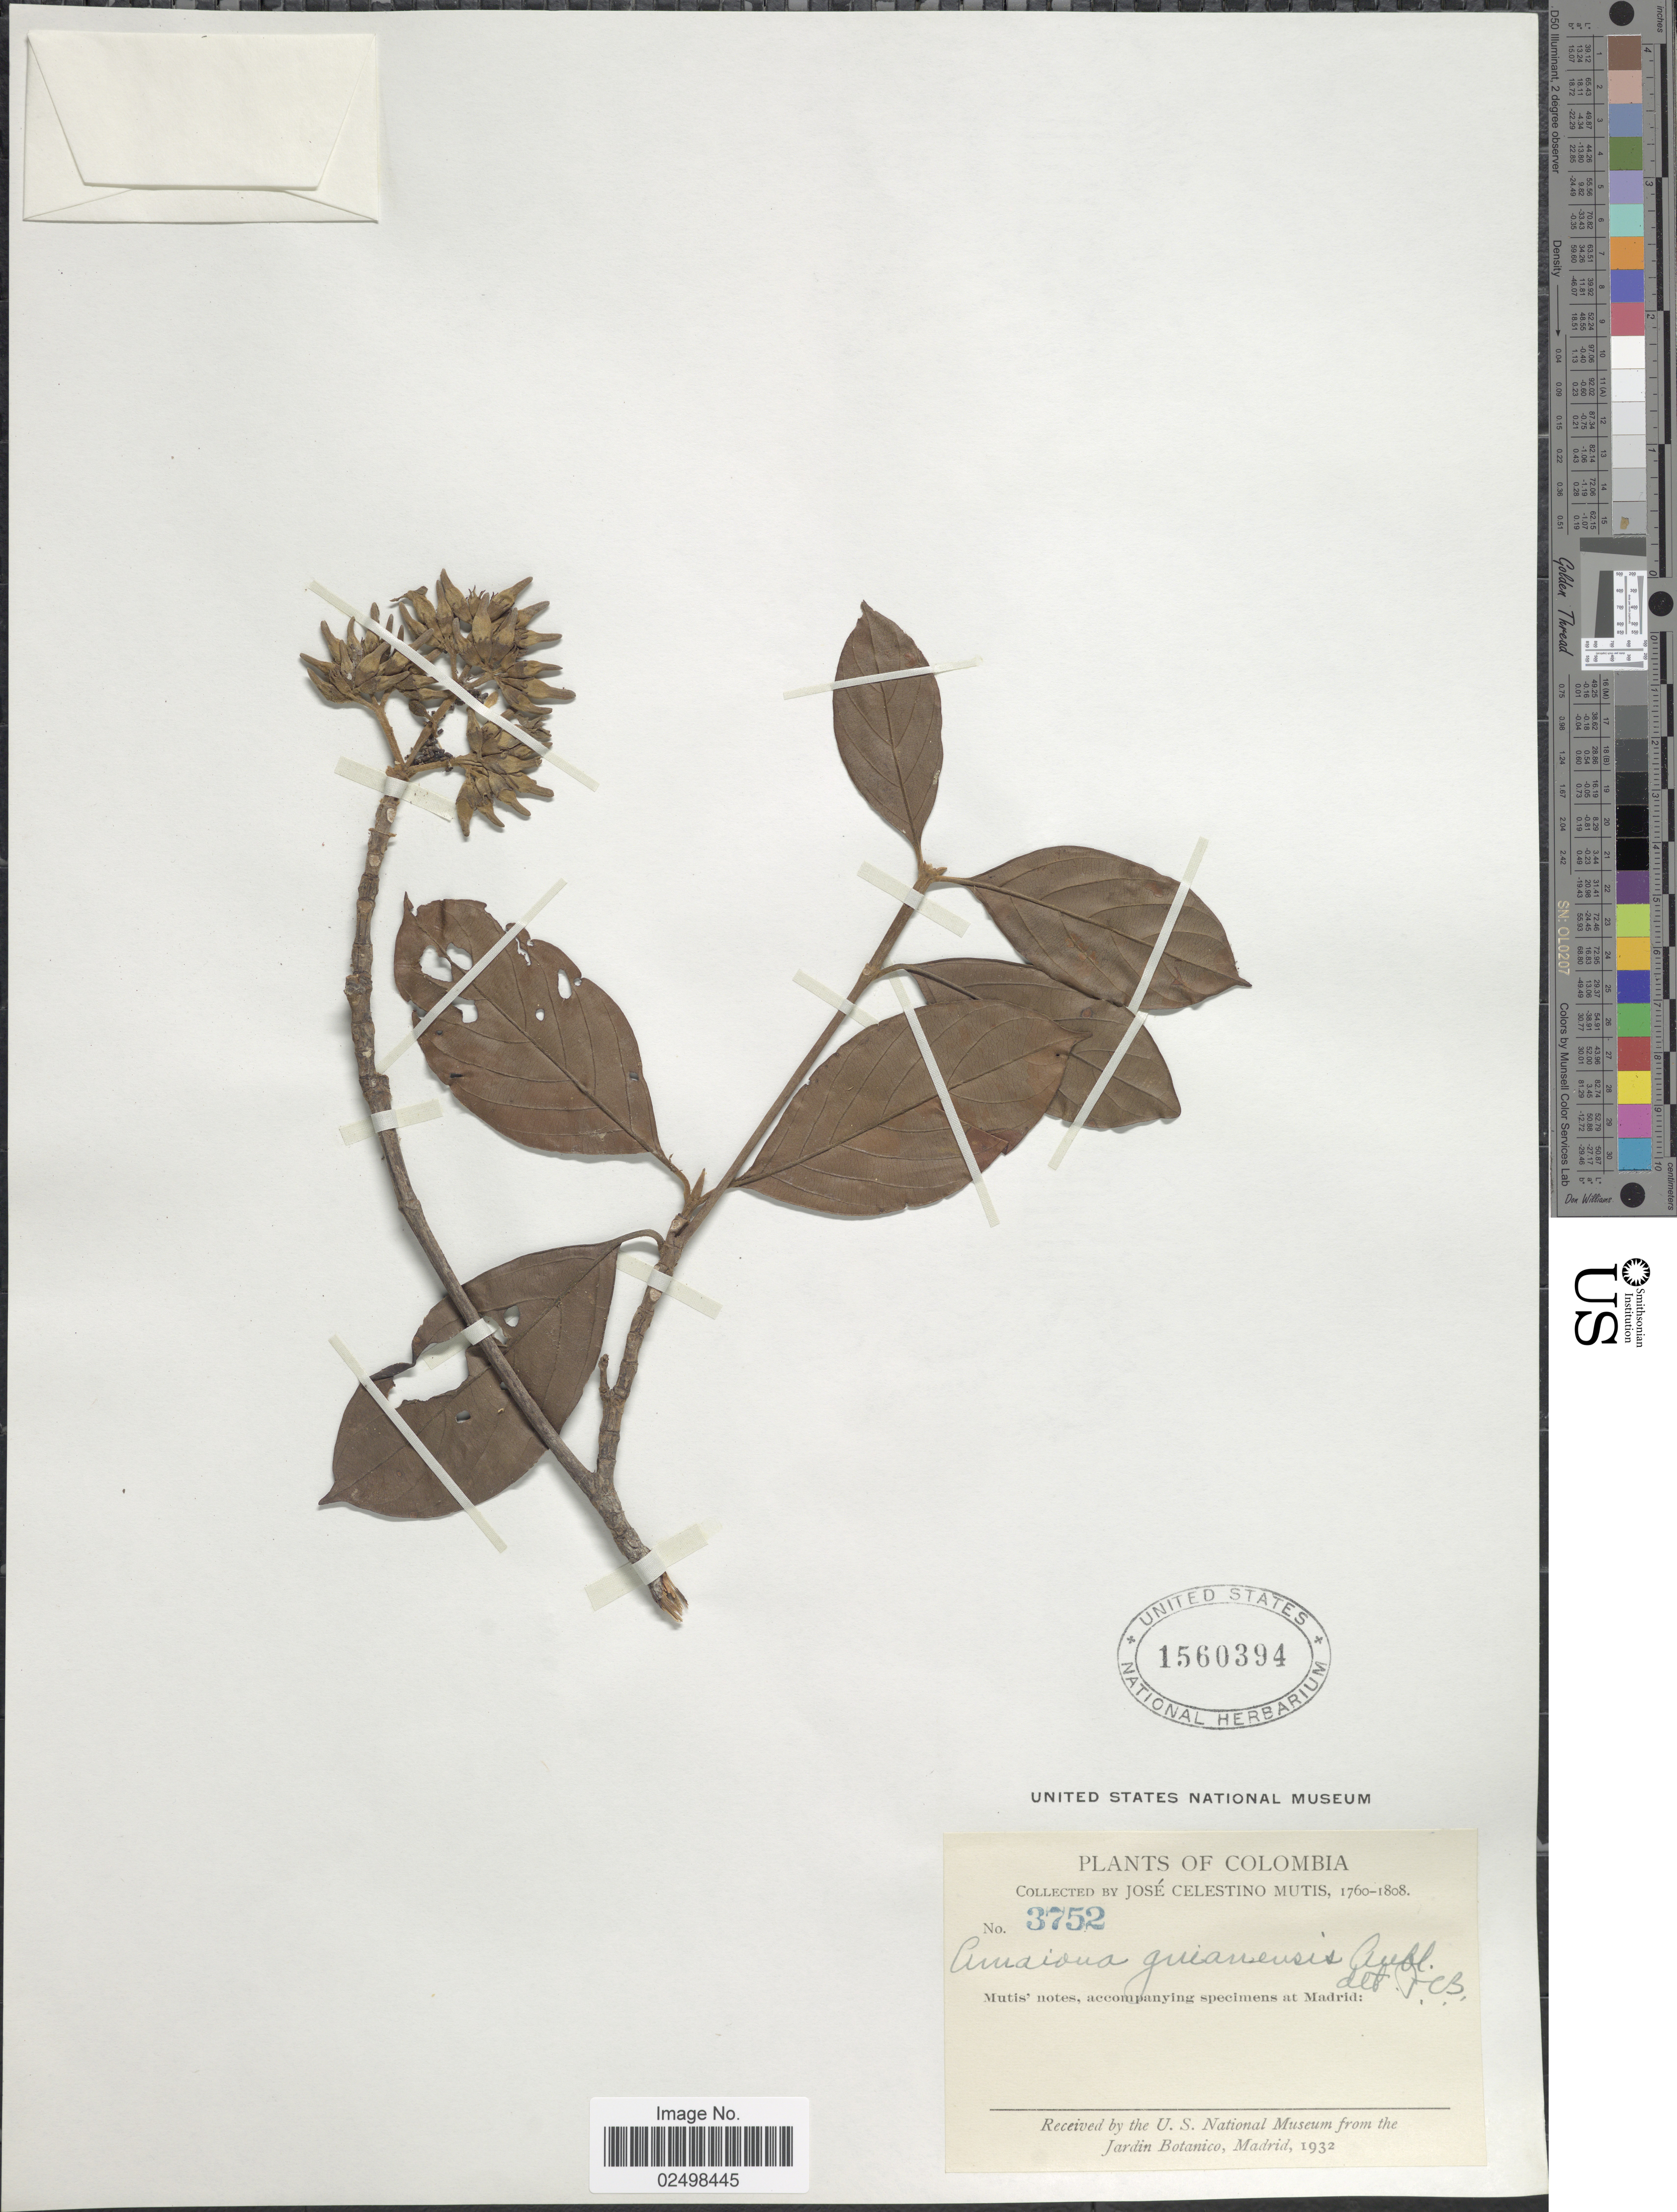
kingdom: Plantae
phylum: Tracheophyta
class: Magnoliopsida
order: Gentianales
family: Rubiaceae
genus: Amaioua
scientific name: Amaioua guianensis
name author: Aubl.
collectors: J. C. B. Mutis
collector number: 3752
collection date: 1760/1808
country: Colombia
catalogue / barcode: US 1560394